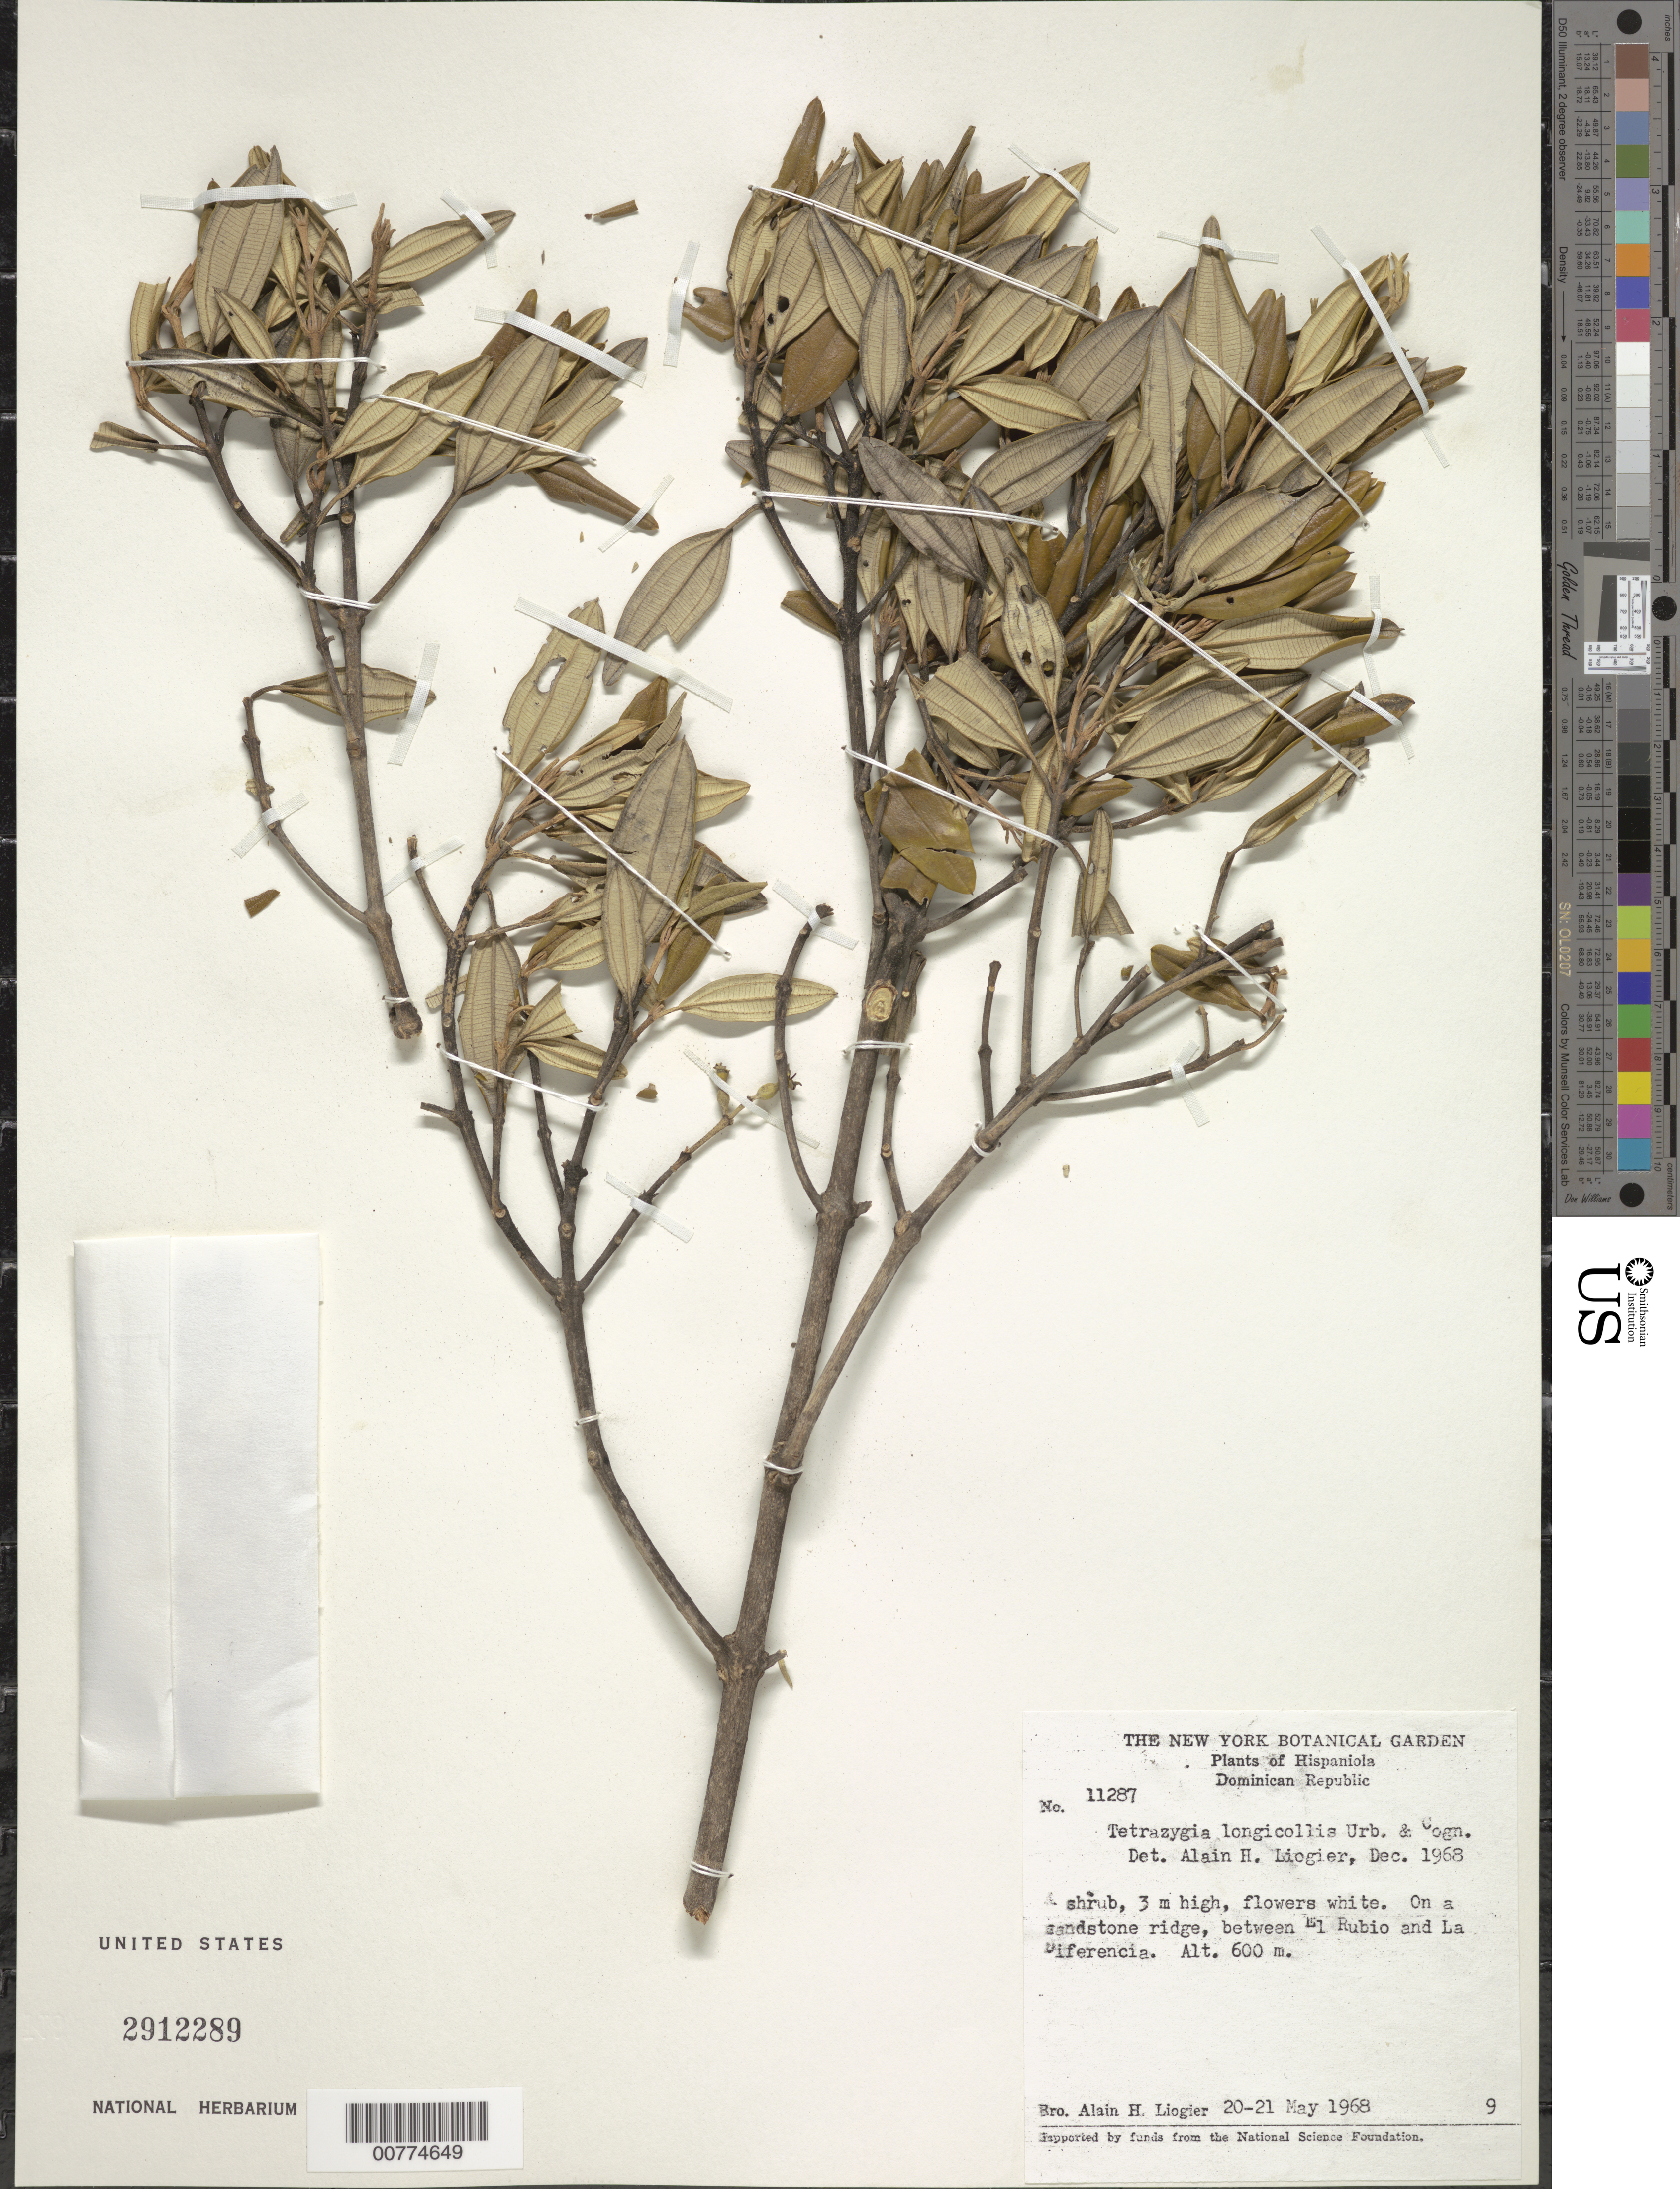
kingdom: Plantae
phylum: Tracheophyta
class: Magnoliopsida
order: Myrtales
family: Melastomataceae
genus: Miconia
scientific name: Miconia longicollis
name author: (Urb. & Cogn.) Judd & Bécquer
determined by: Judd, Walter S.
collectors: A. H. Liogier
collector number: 11287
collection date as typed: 20 May 1968 to 21 May 1968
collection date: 1968-05-20/1968-05-21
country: Dominican Republic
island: Hispaniola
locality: Between El Rubio and La Diferencia.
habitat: On a sandstone ridge.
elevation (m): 600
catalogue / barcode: US 2912289